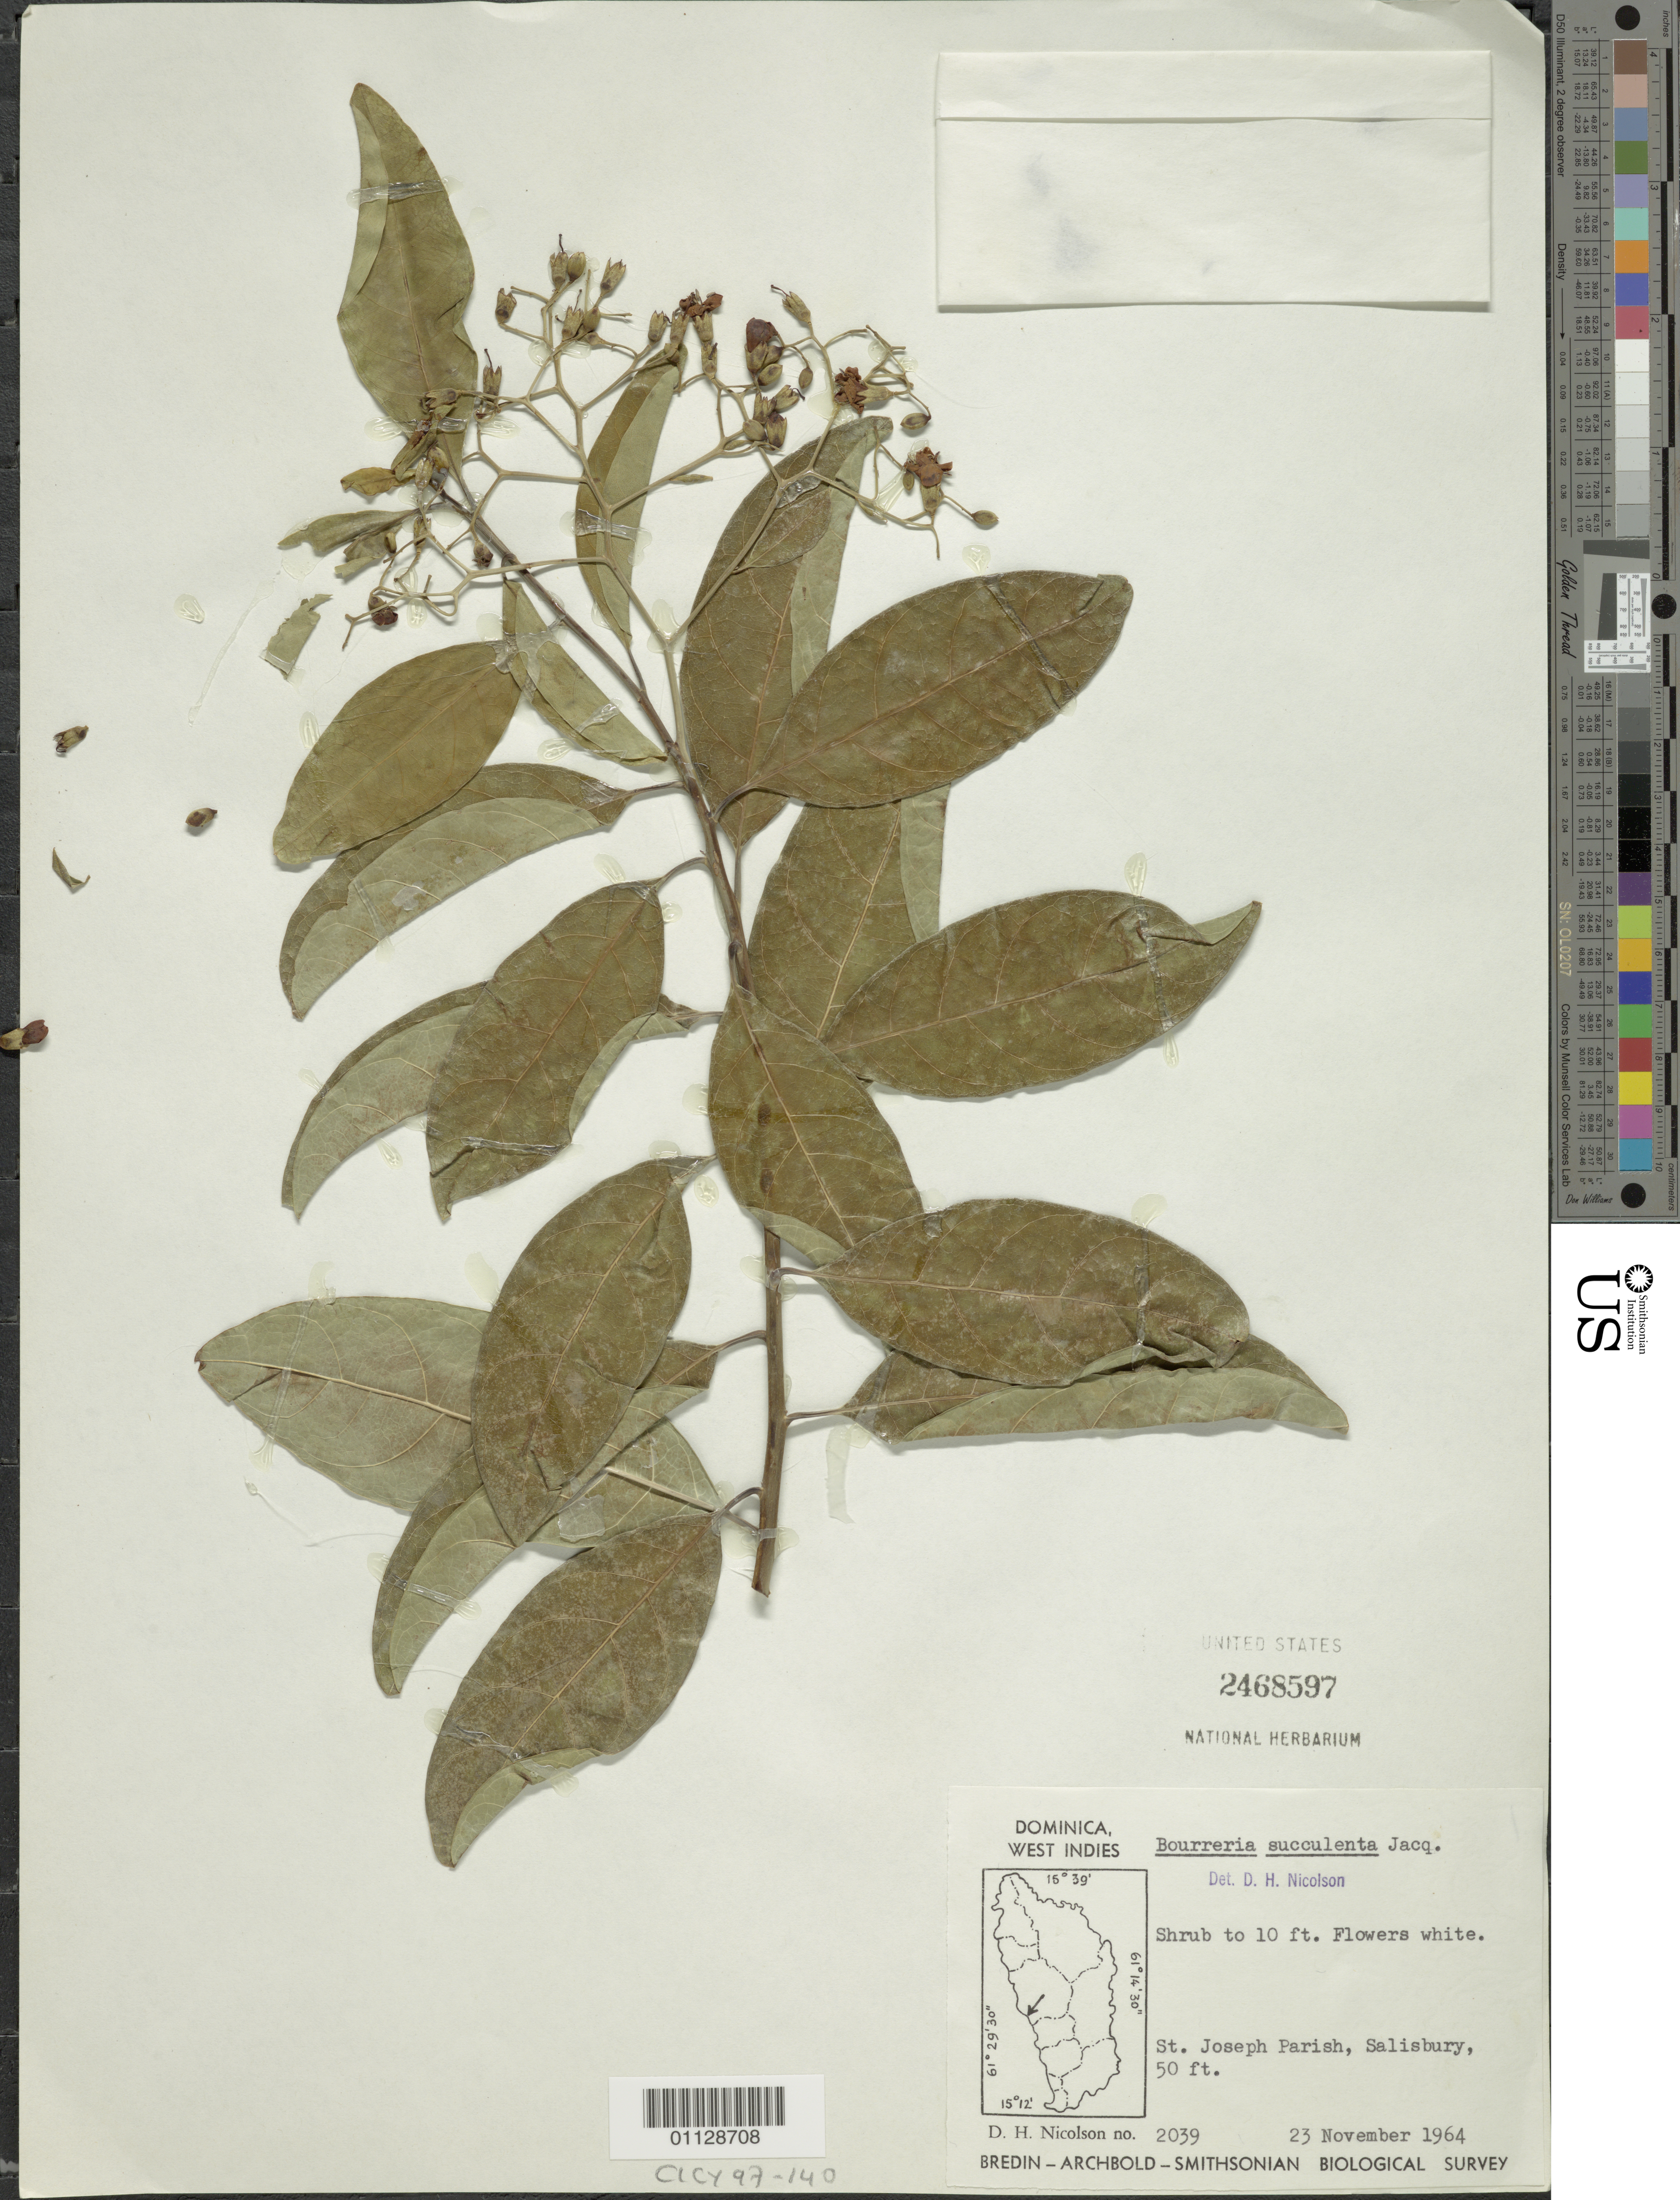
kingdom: Plantae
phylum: Tracheophyta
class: Magnoliopsida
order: Boraginales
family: Ehretiaceae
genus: Bourreria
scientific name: Bourreria succulenta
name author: Jacq.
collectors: D. H. Nicolson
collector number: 2039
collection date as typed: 23 Nov 1964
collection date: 1964-11-23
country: Dominica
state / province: St. Joseph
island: Dominica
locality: Salisbury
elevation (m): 15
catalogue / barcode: US 2468597